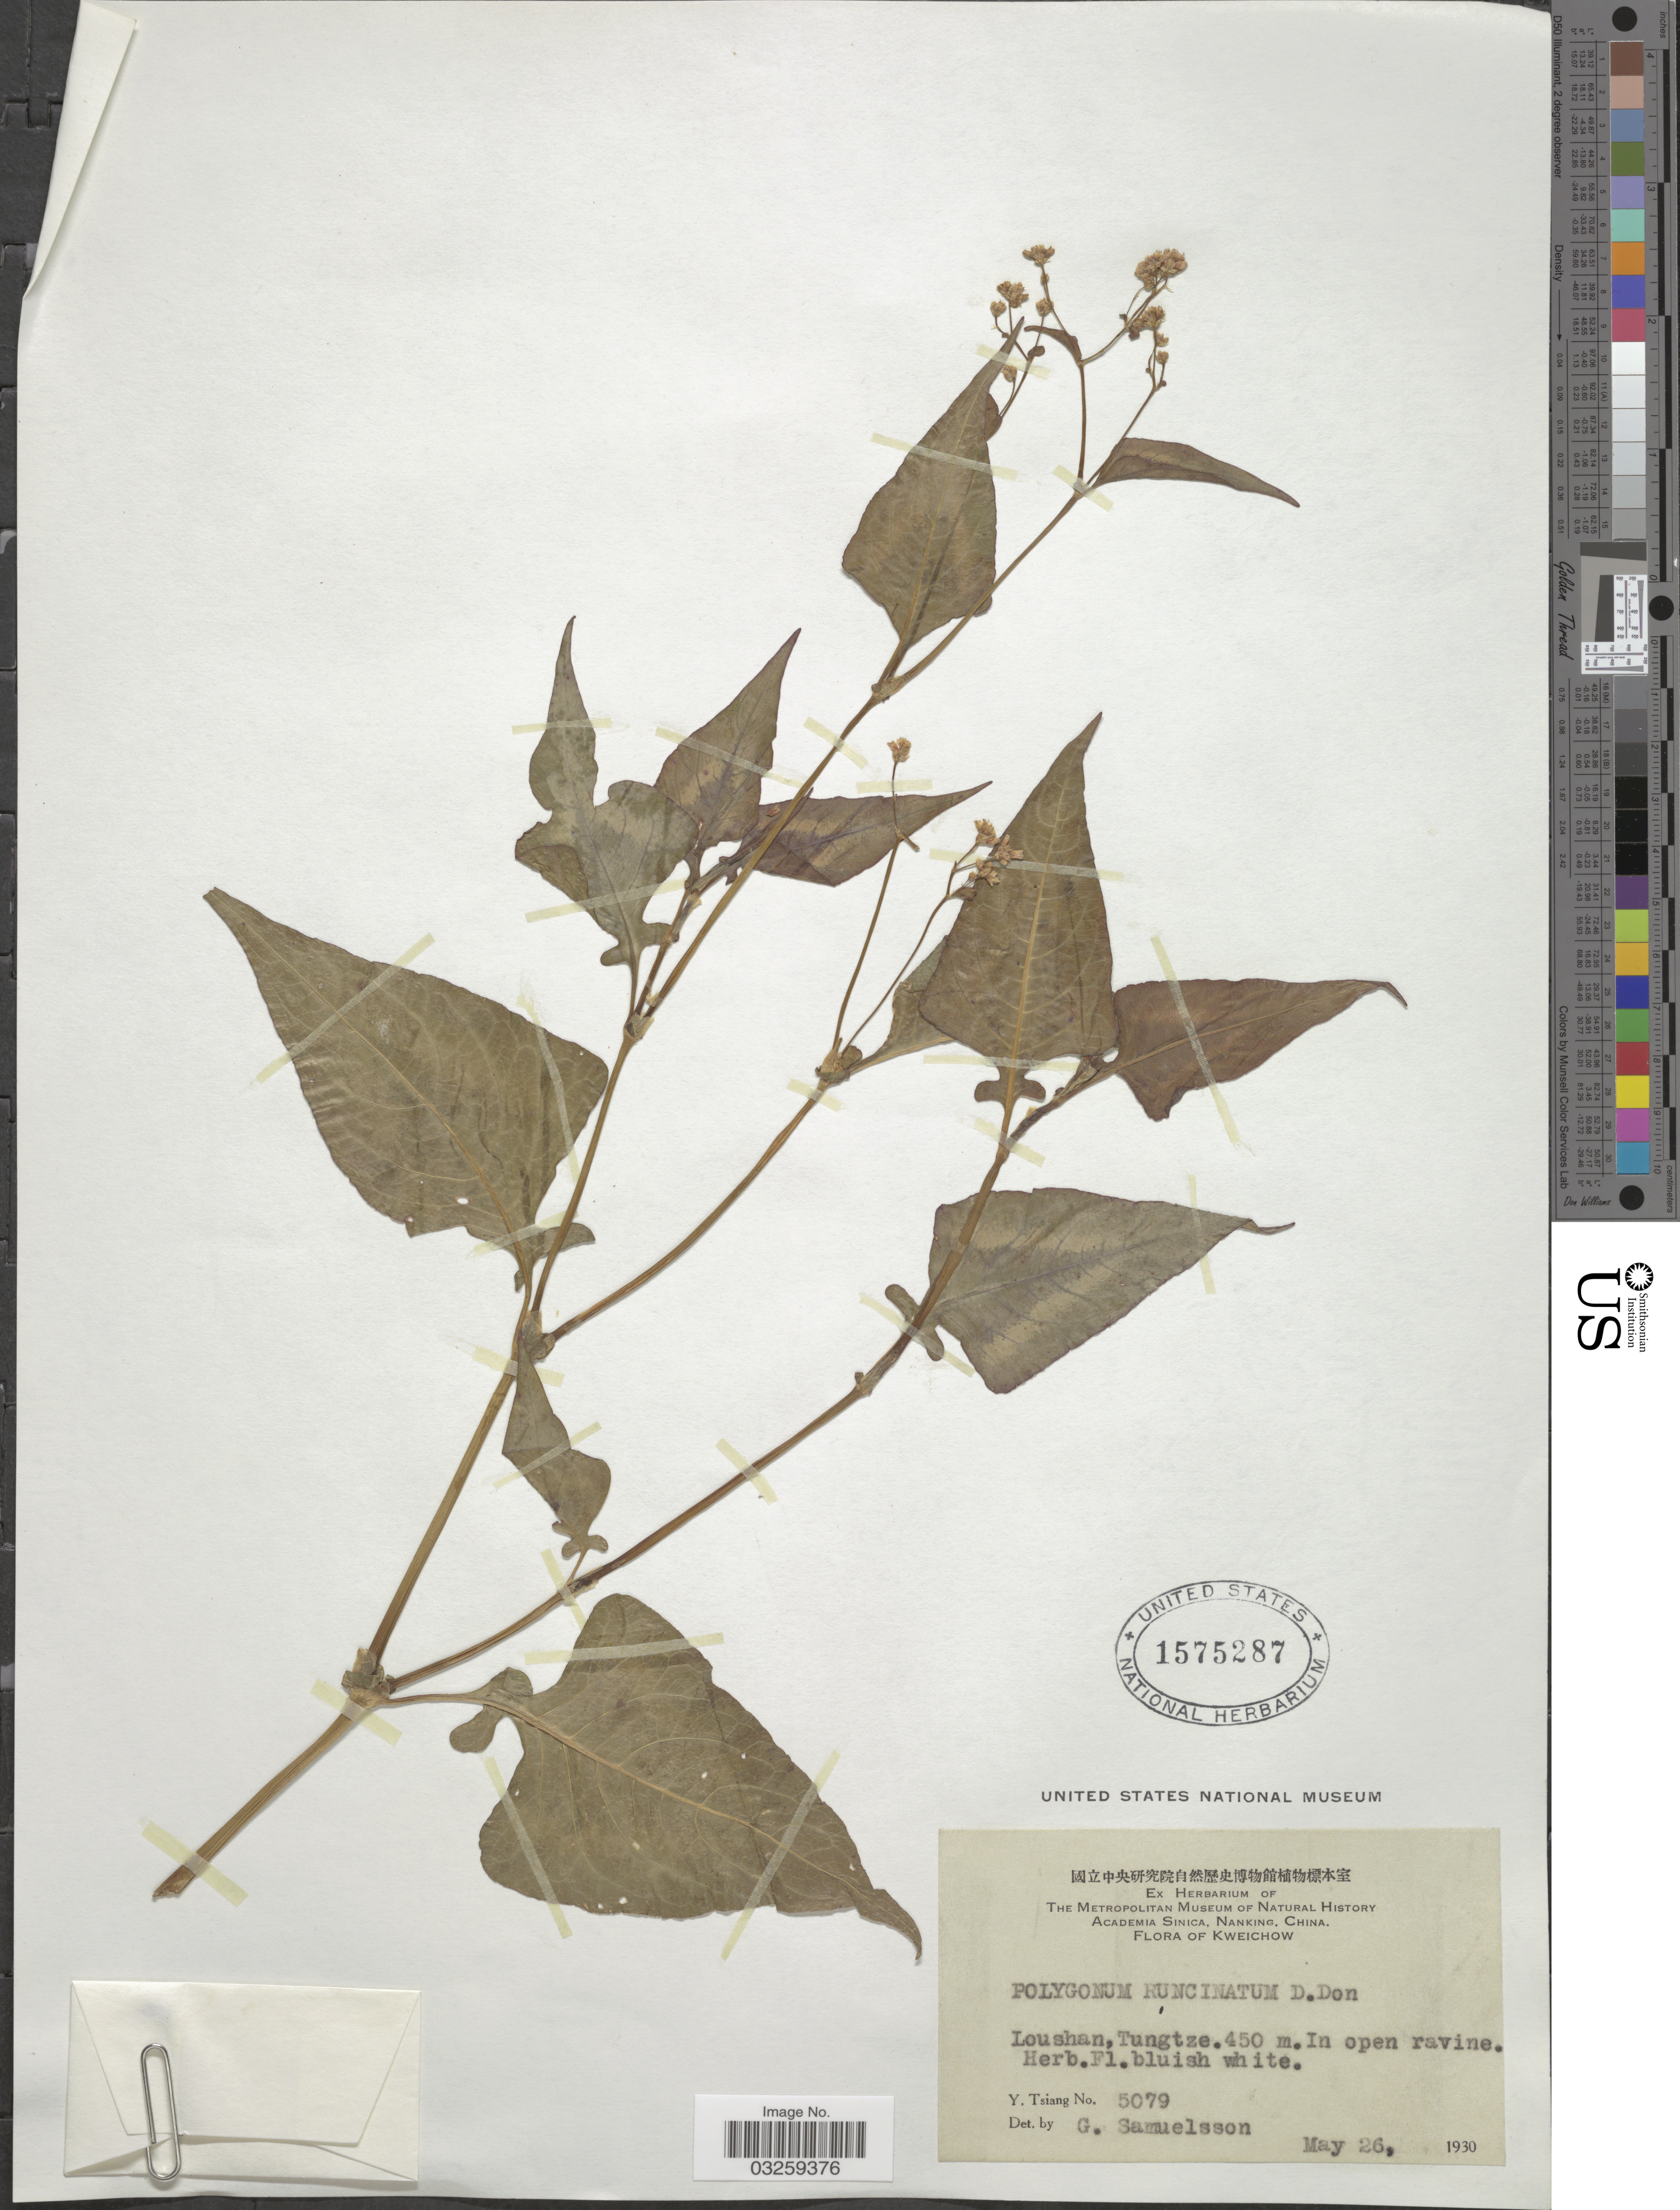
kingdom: Plantae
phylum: Tracheophyta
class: Magnoliopsida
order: Caryophyllales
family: Polygonaceae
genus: Polygonum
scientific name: Polygonum runcinatum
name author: Buch.-Ham. ex D. Don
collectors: Y. Tsiang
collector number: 5079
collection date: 1930-05-26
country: China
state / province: Guizhou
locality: Kweichow. Loushan, Tungtze.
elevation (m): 450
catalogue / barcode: US 1575287